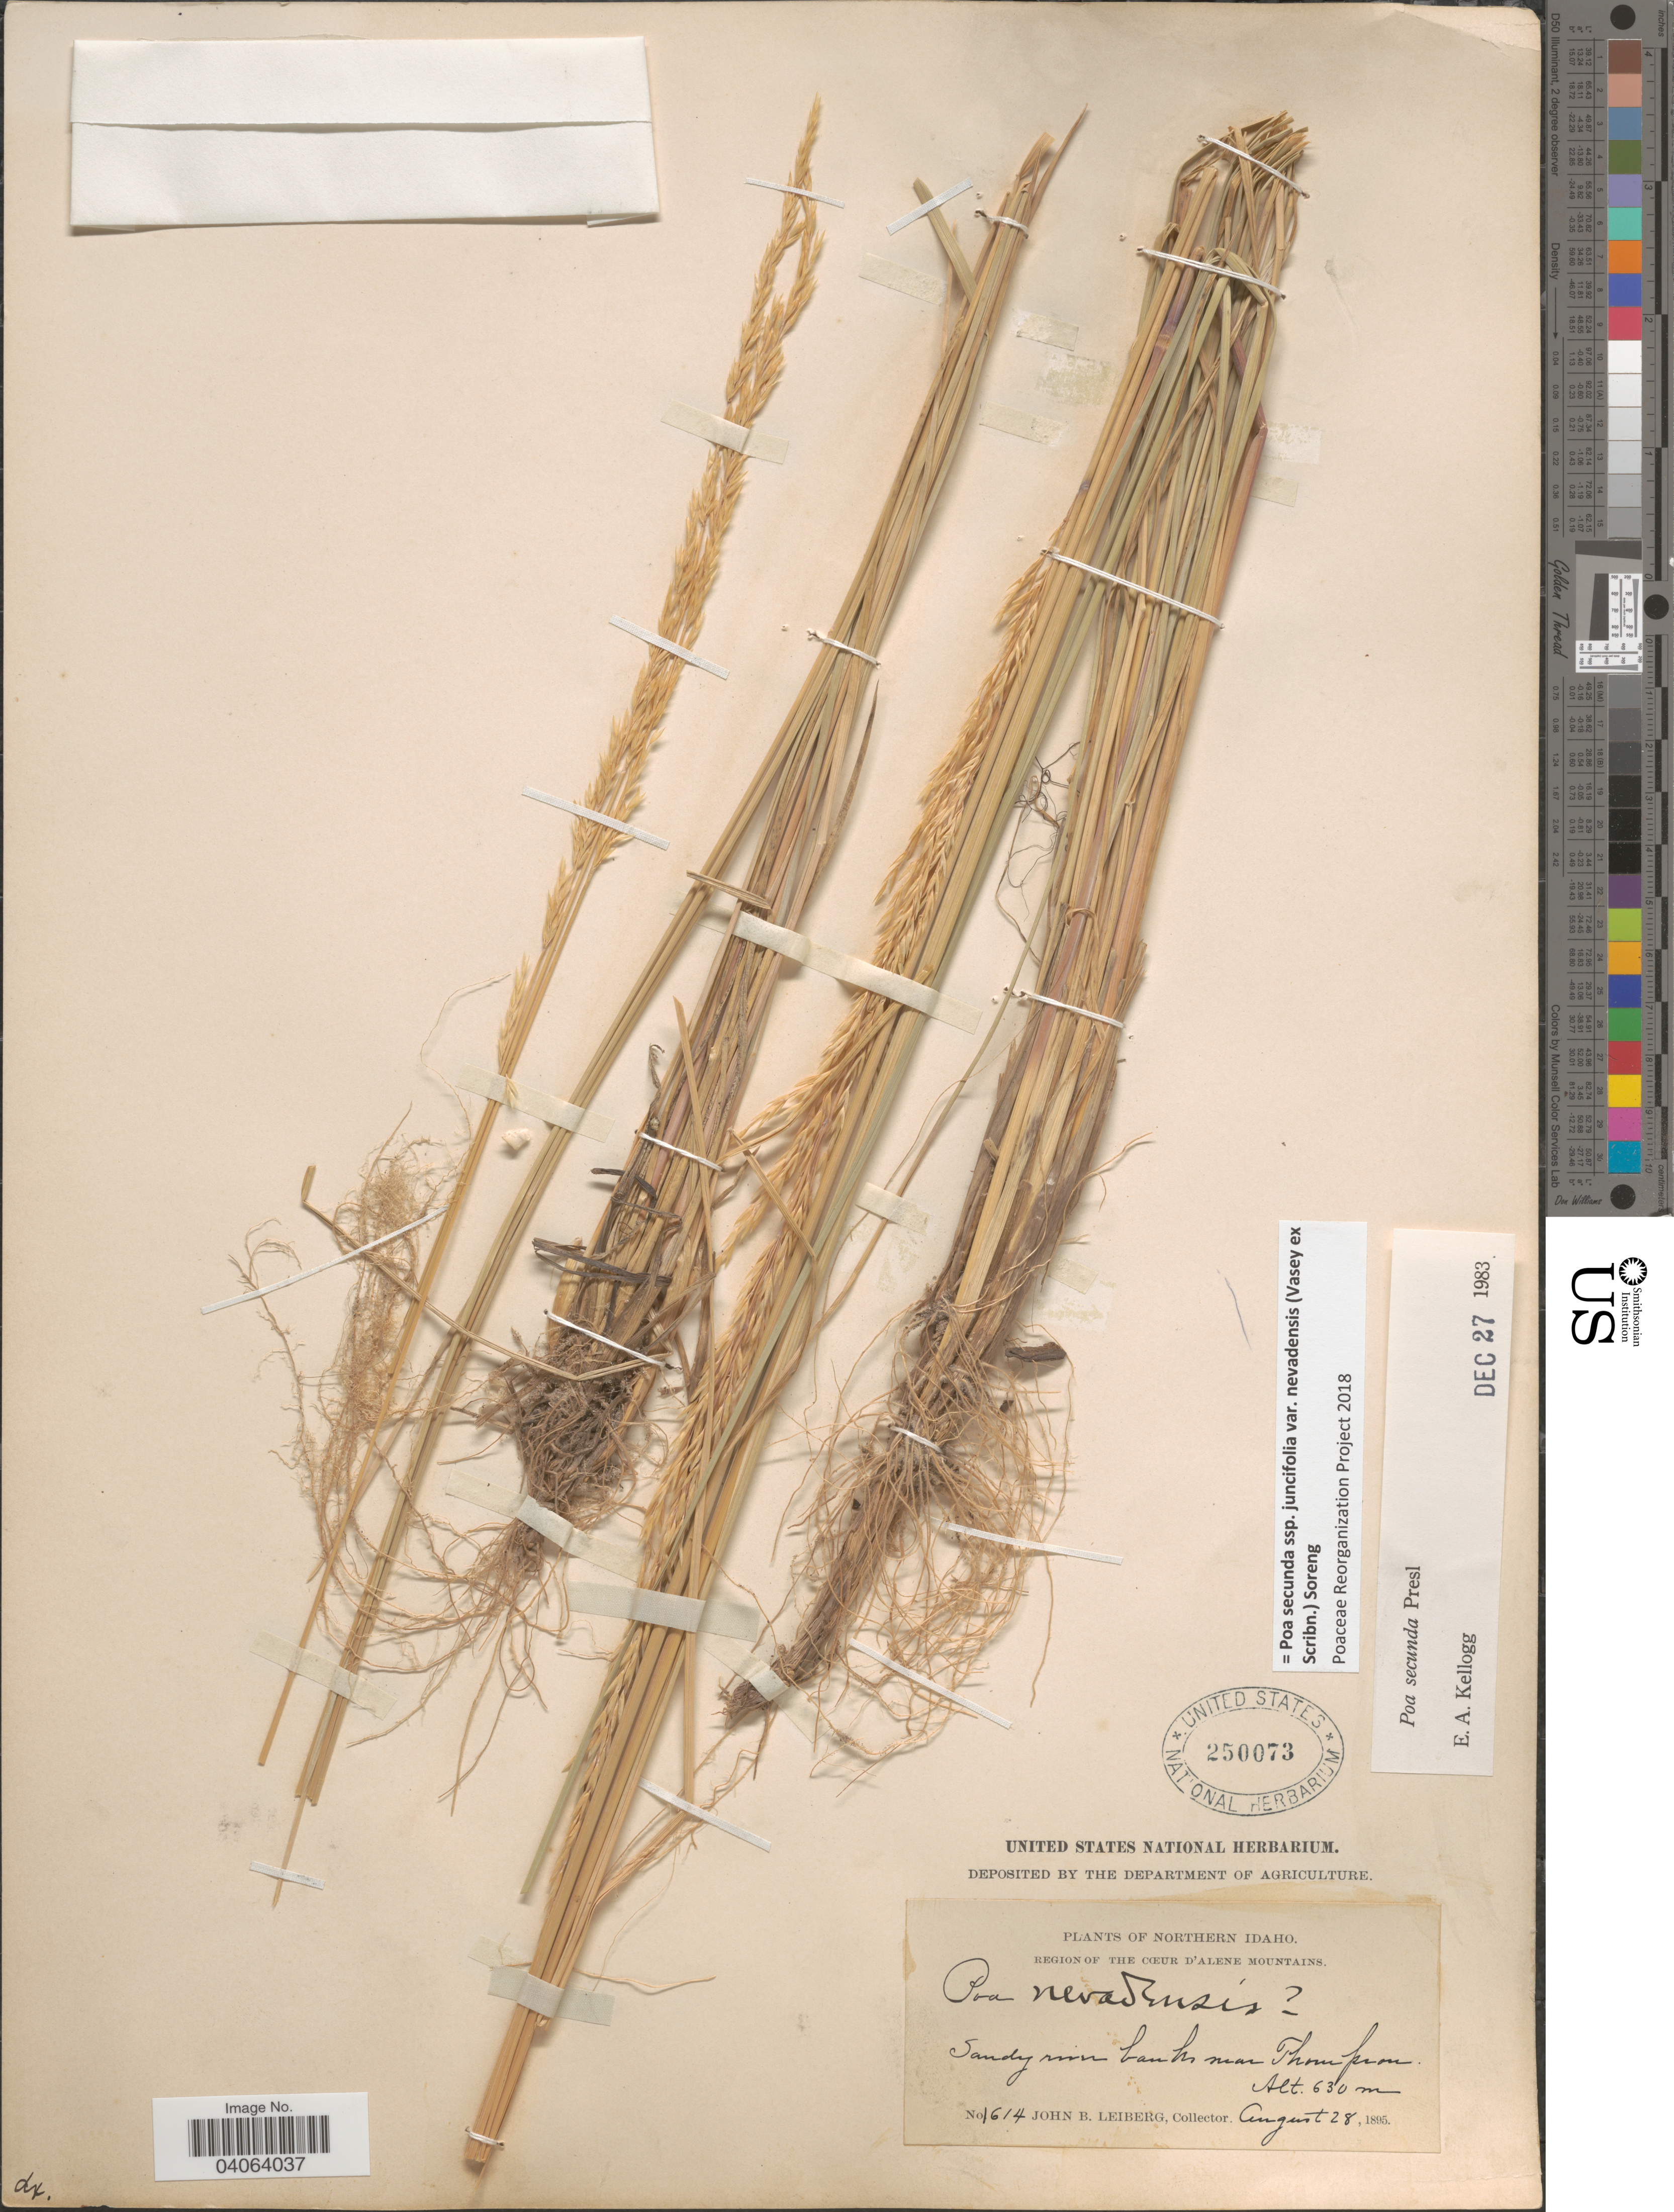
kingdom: Plantae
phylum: Tracheophyta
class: Liliopsida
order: Poales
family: Poaceae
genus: Poa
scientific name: Poa secunda subsp. juncifolia var. nevadensis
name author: (Vasey ex Scribn.) Soreng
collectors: J. B. Leiberg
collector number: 1614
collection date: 1895-08-28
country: United States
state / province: Idaho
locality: Northern Idaho. Region of the Cœur d'Alene Mountains. Sandy river banks near Thompson.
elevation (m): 630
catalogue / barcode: US 250073